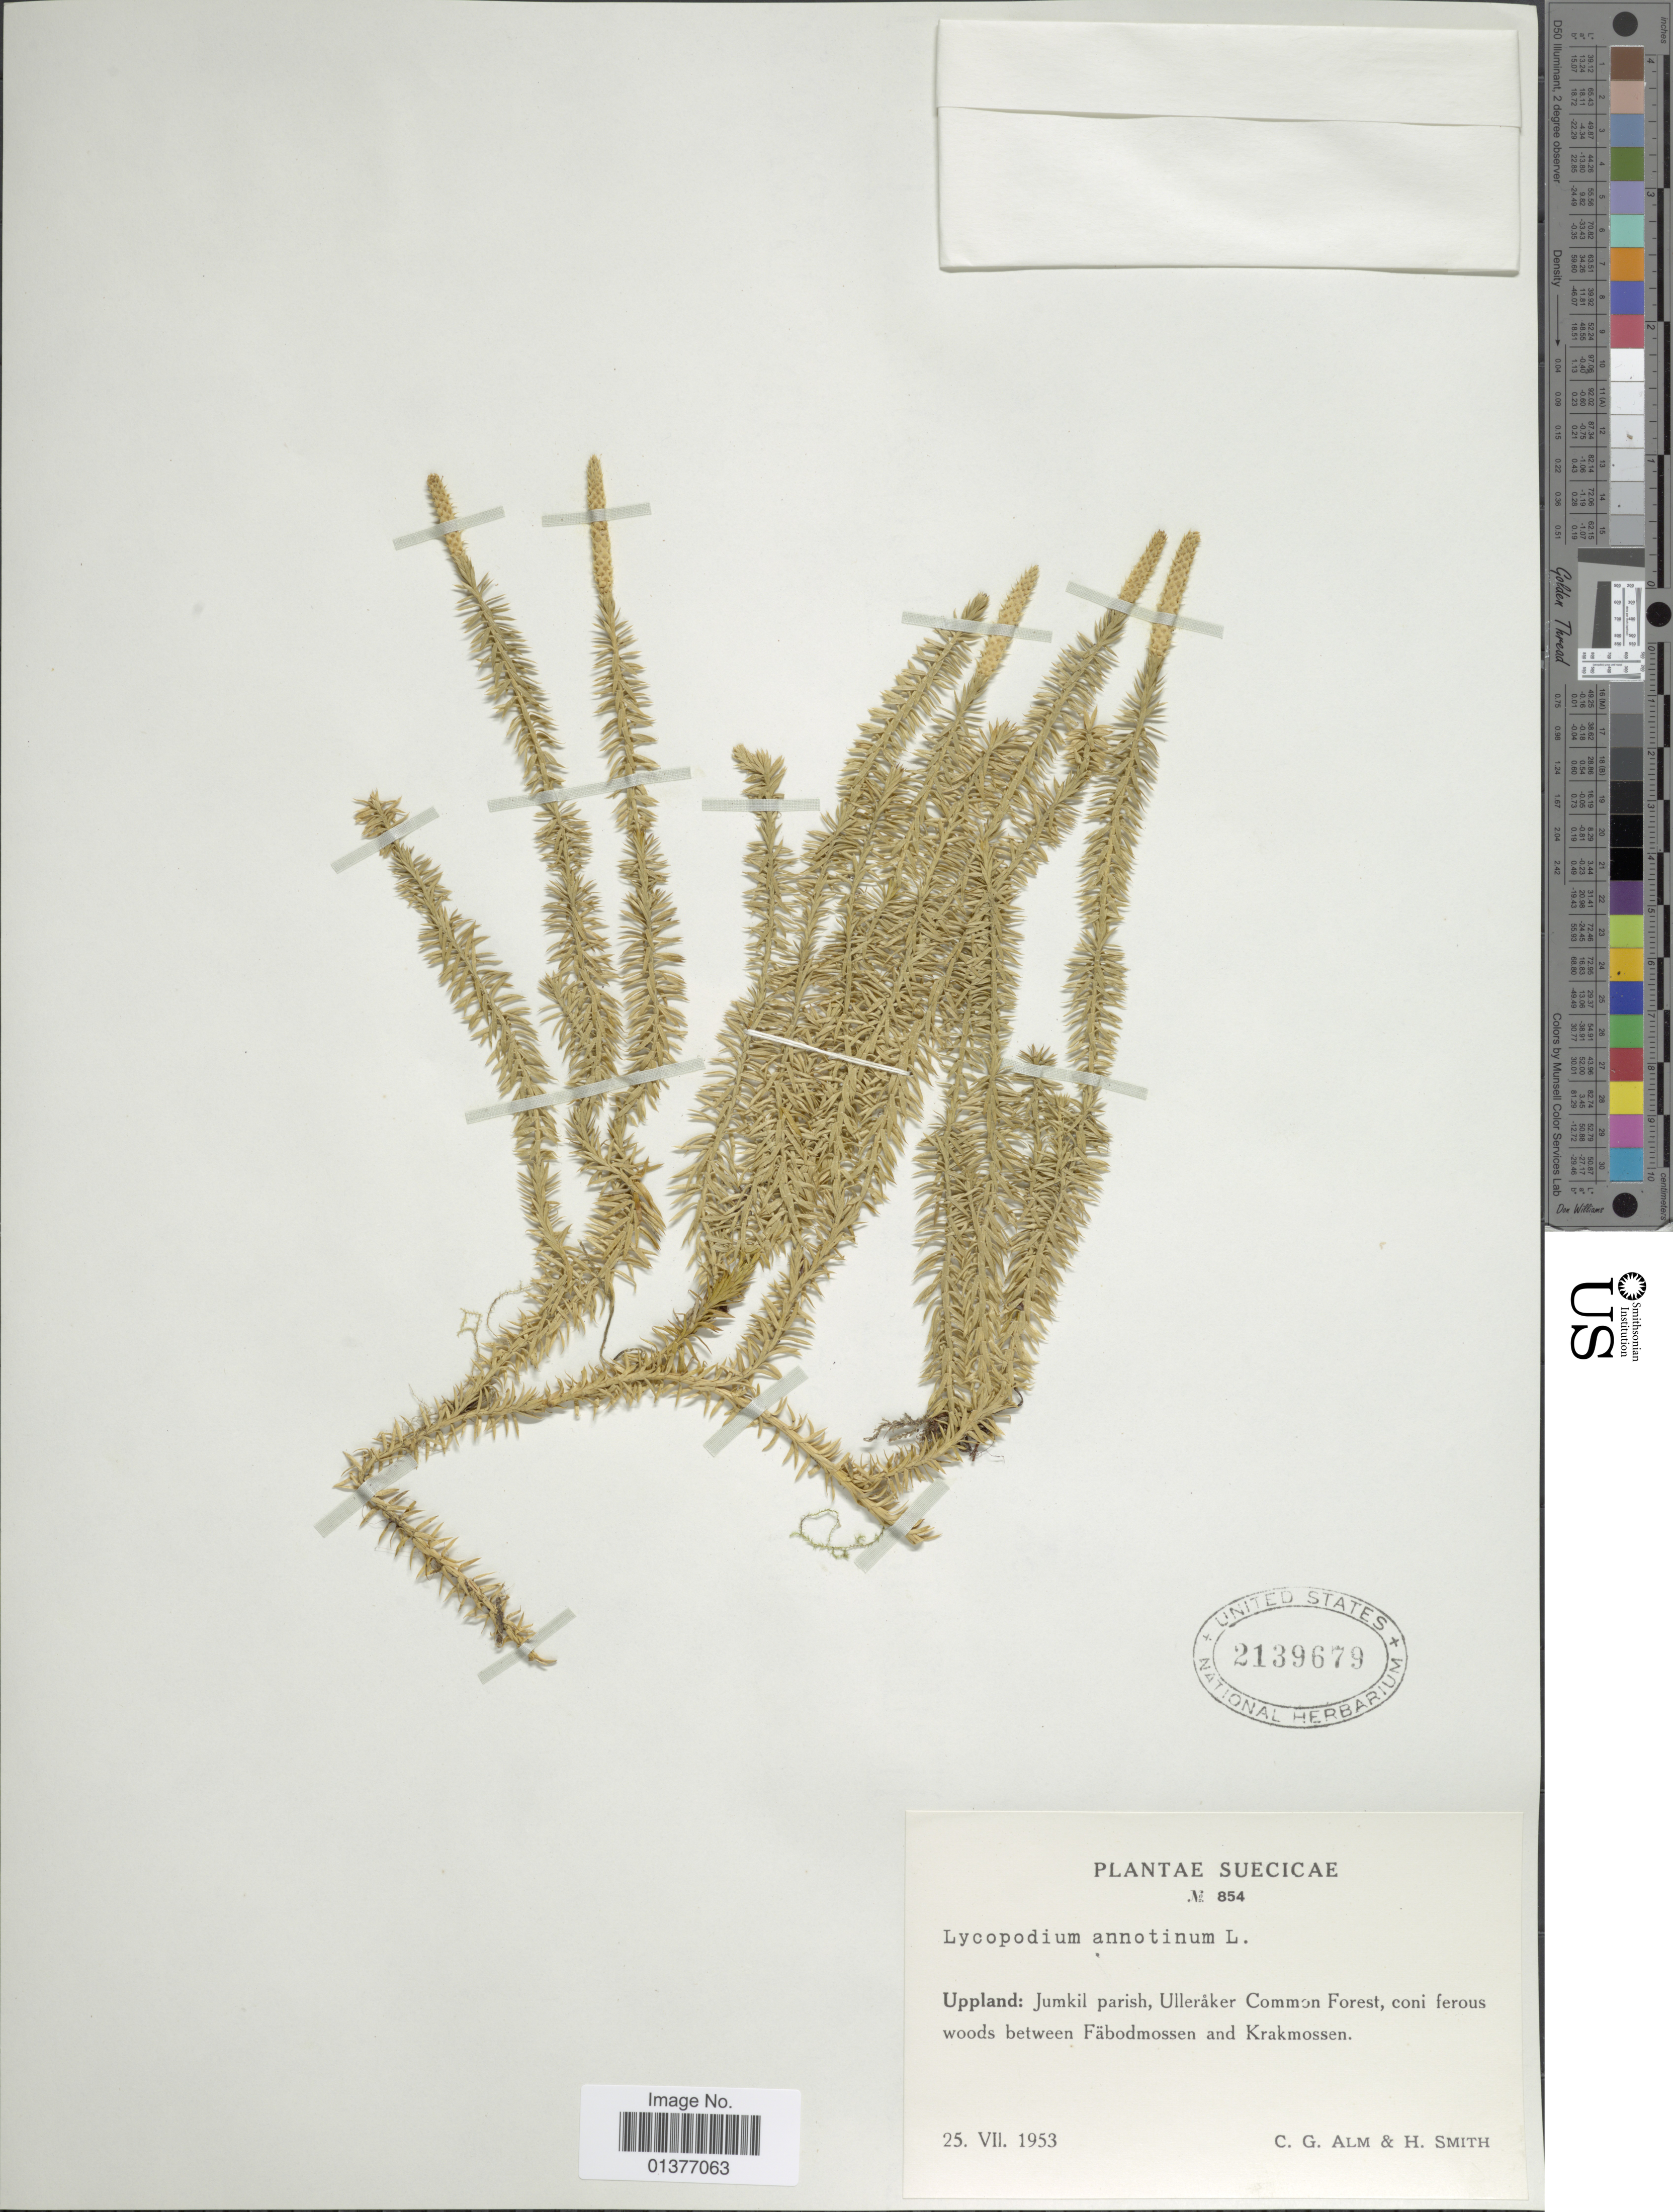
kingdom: Plantae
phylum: Tracheophyta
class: Lycopodiopsida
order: Lycopodiales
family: Lycopodiaceae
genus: Spinulum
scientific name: Spinulum annotinum subsp. annotinum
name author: (L.) A. Haines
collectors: C. Alm & H. Smith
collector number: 854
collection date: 1953-07-25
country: Sweden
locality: Uppland: Jumkill parish, Ulleraker common forest, coni ferous woods between Fabodmossen and Krakmossen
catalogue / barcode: US 2139679